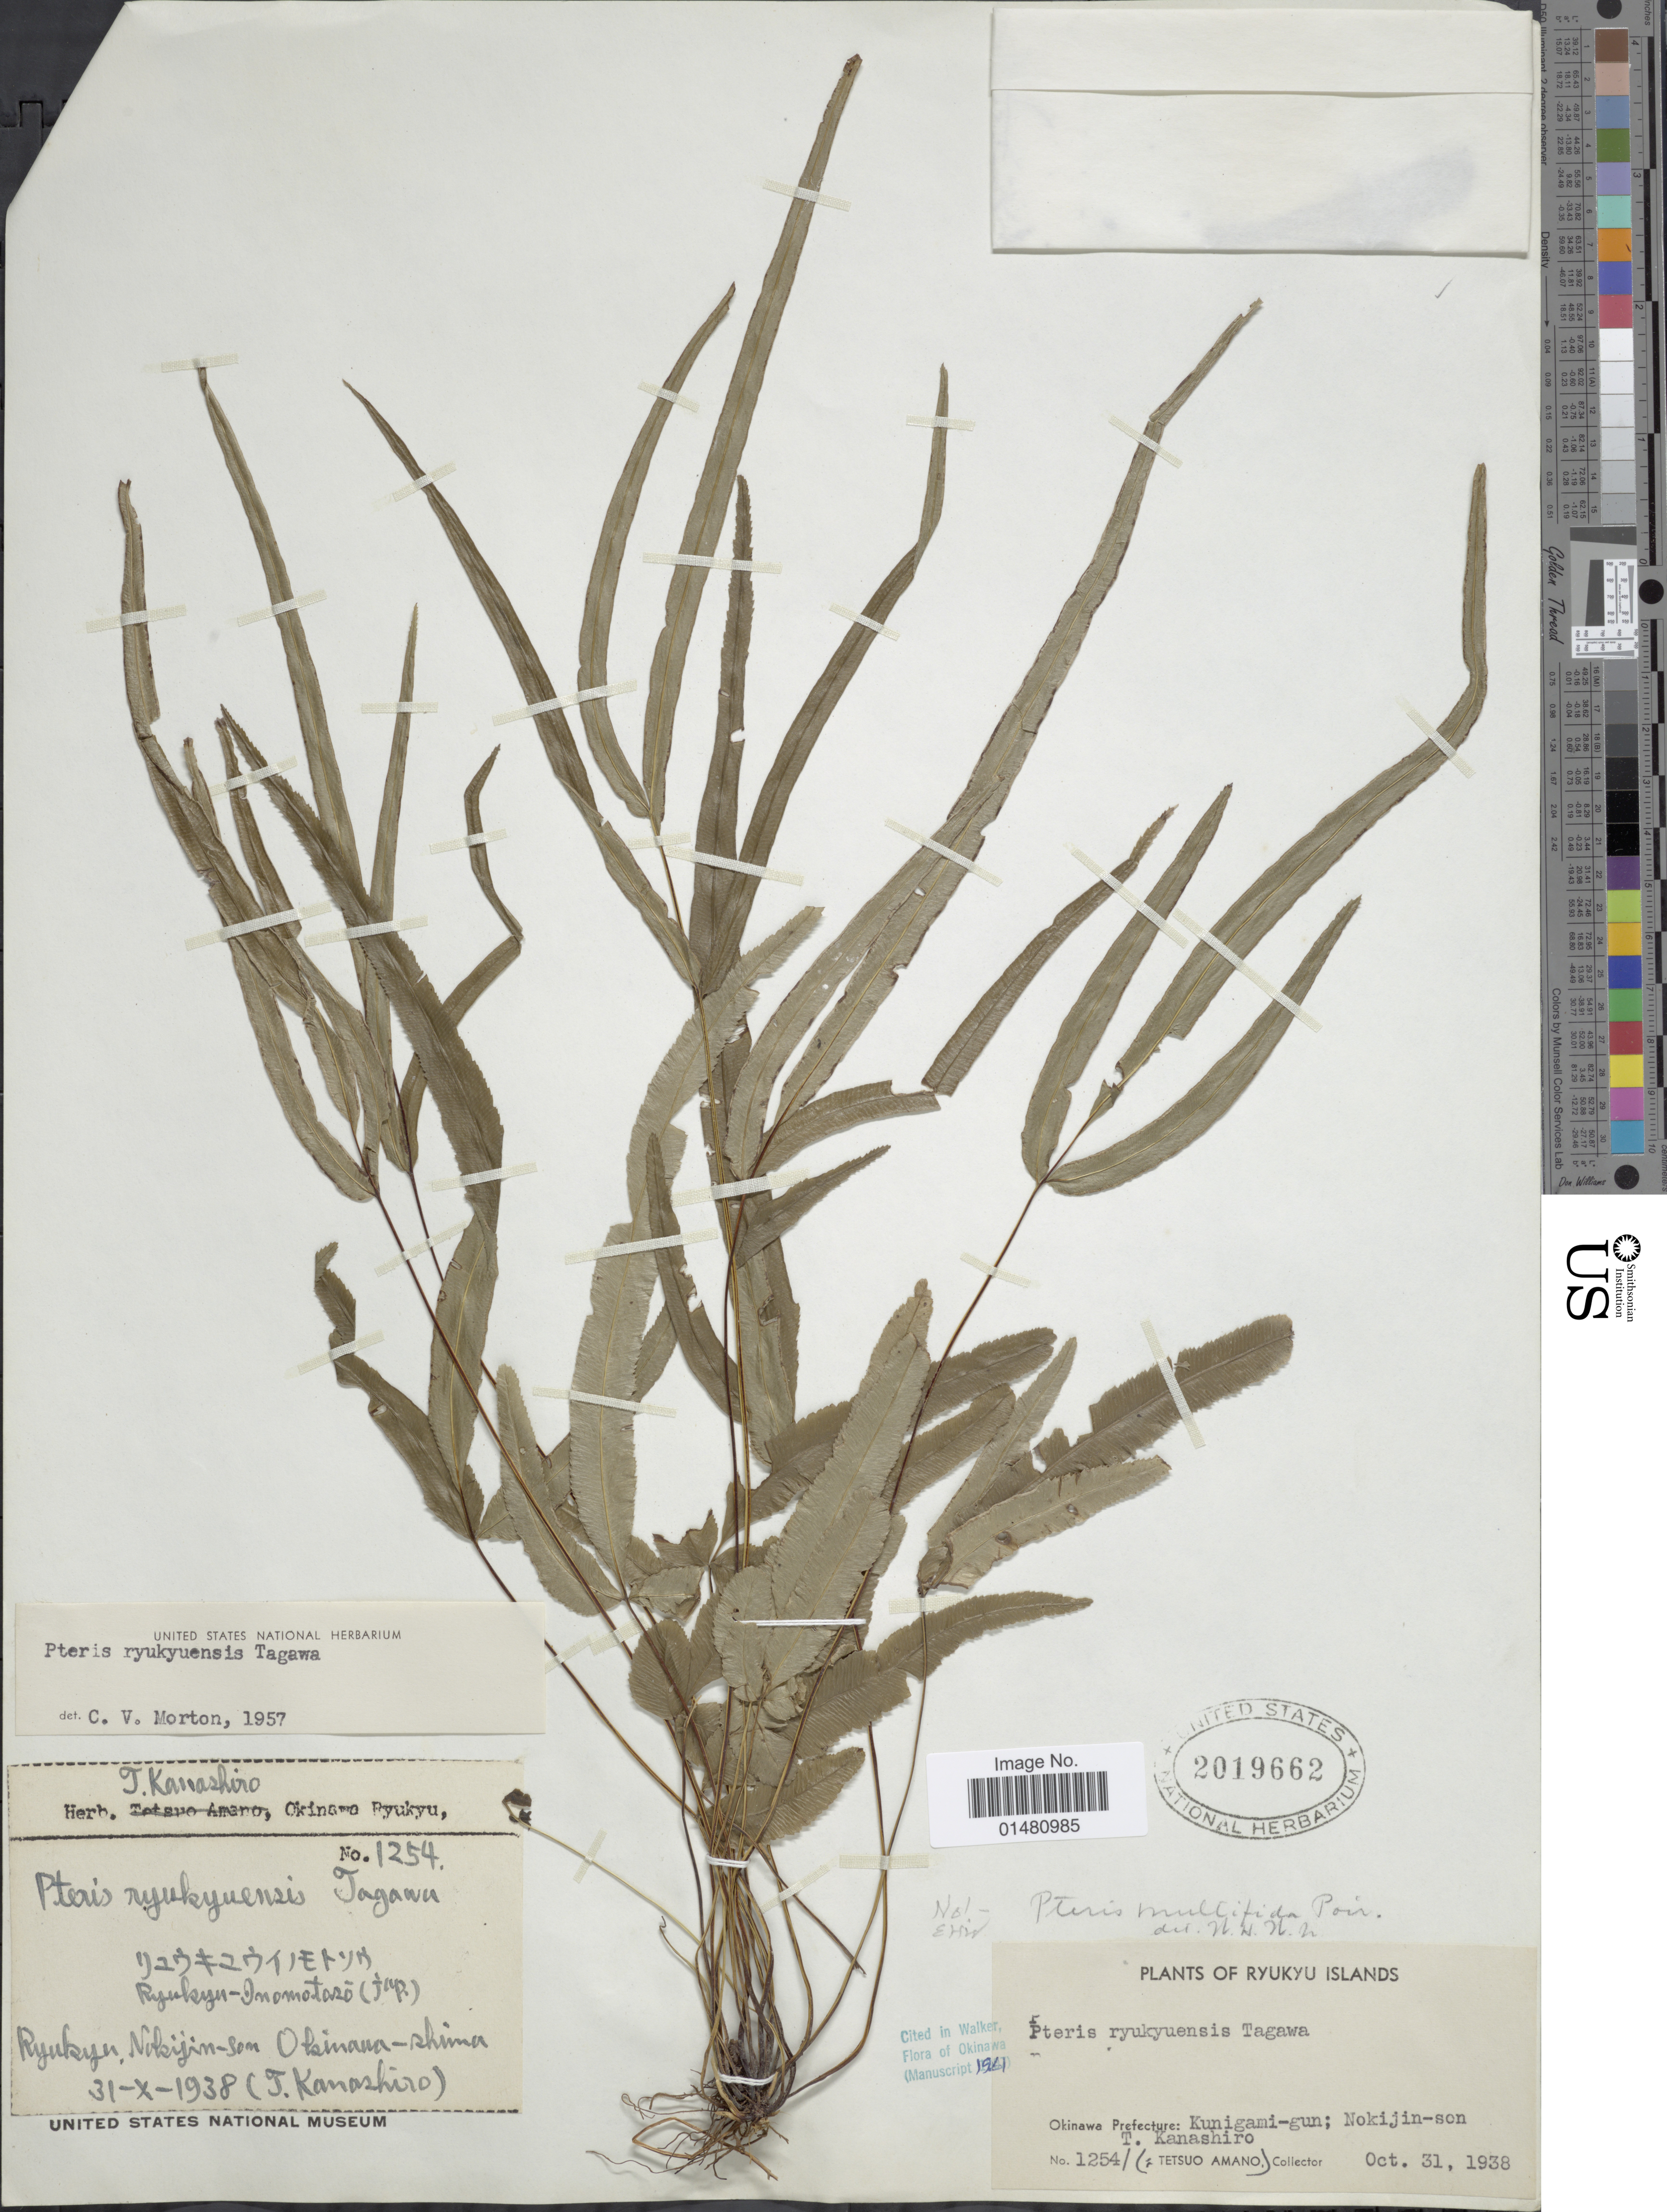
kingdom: Plantae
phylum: Tracheophyta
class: Polypodiopsida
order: Polypodiales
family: Pteridaceae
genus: Pteris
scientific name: Pteris ryukyuensis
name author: Tagawa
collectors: T. Kanashiro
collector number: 1254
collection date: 1938-10-31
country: Japan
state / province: Okinawa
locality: Ryukyu Islands, Okinawa Prefecture: Kunigami-gun; Nokijin-son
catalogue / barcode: US 2019662